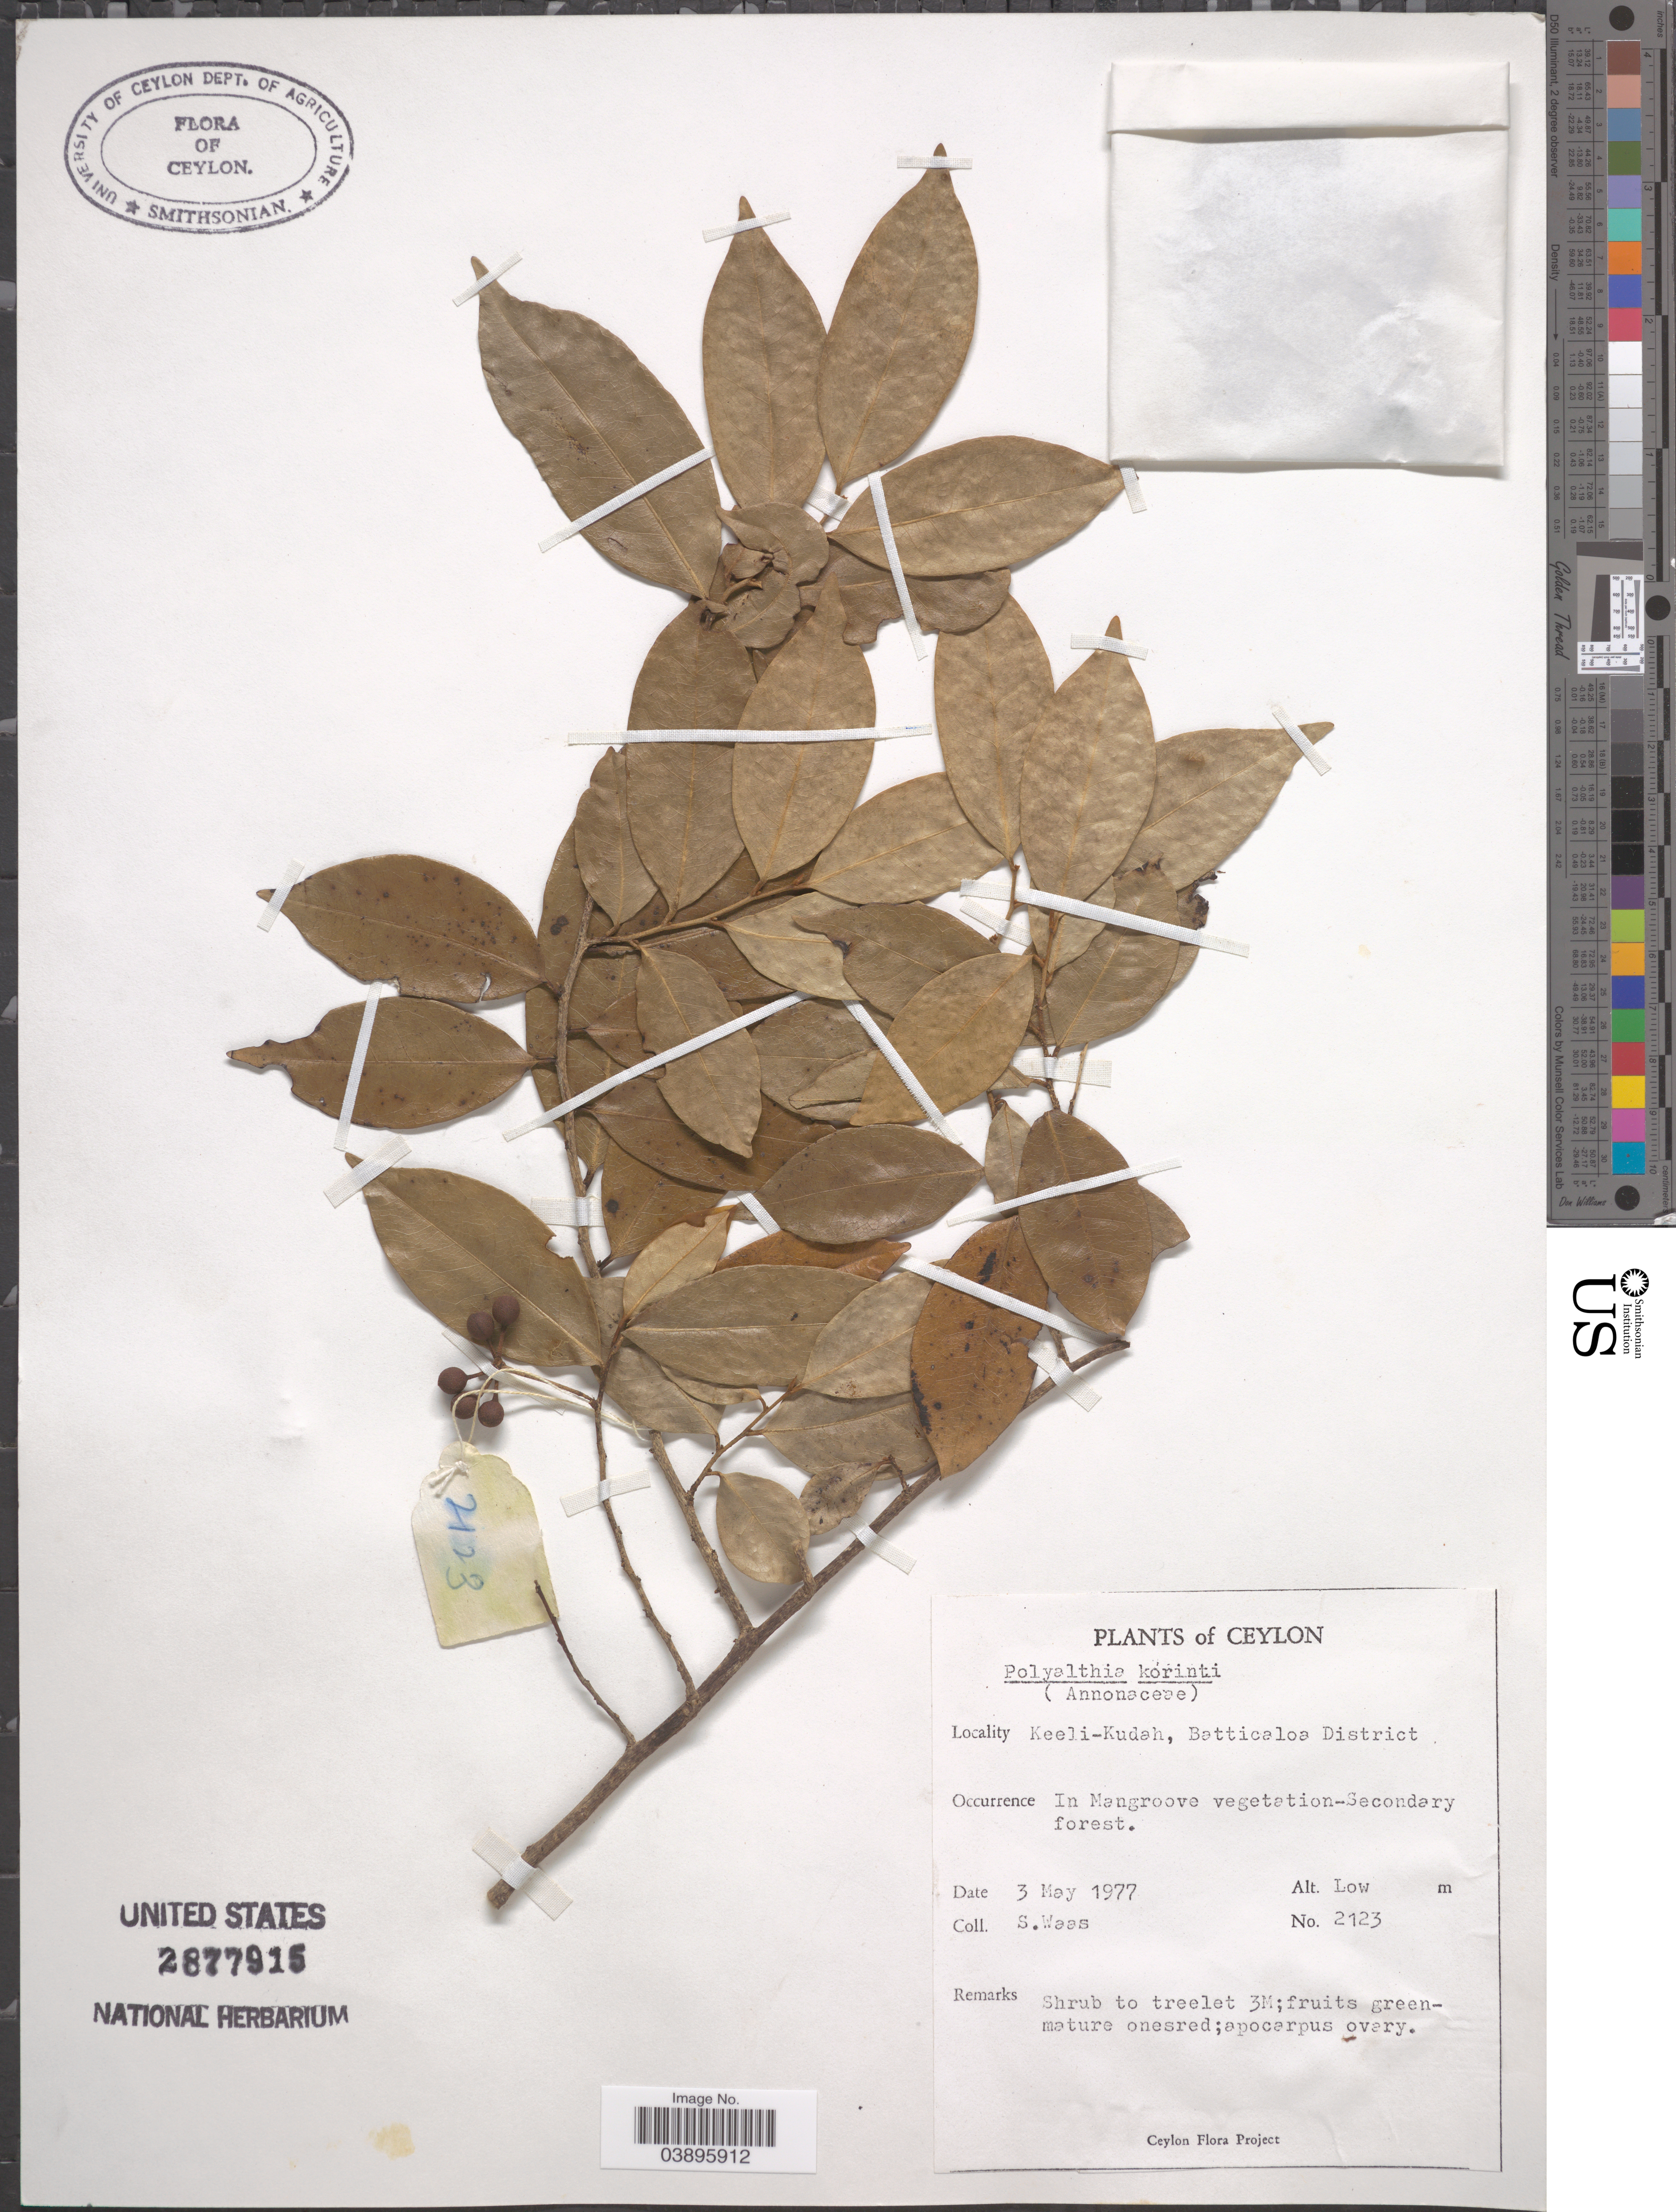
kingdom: Plantae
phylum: Tracheophyta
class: Magnoliopsida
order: Magnoliales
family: Annonaceae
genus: Polyalthia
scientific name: Polyalthia korinti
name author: (Dunal) Thwaites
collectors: S. Waas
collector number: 2123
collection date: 1977-05-03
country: Sri Lanka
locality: Ceylon. Keeli-Kudah, Batticaloa District.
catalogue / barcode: US 2877915